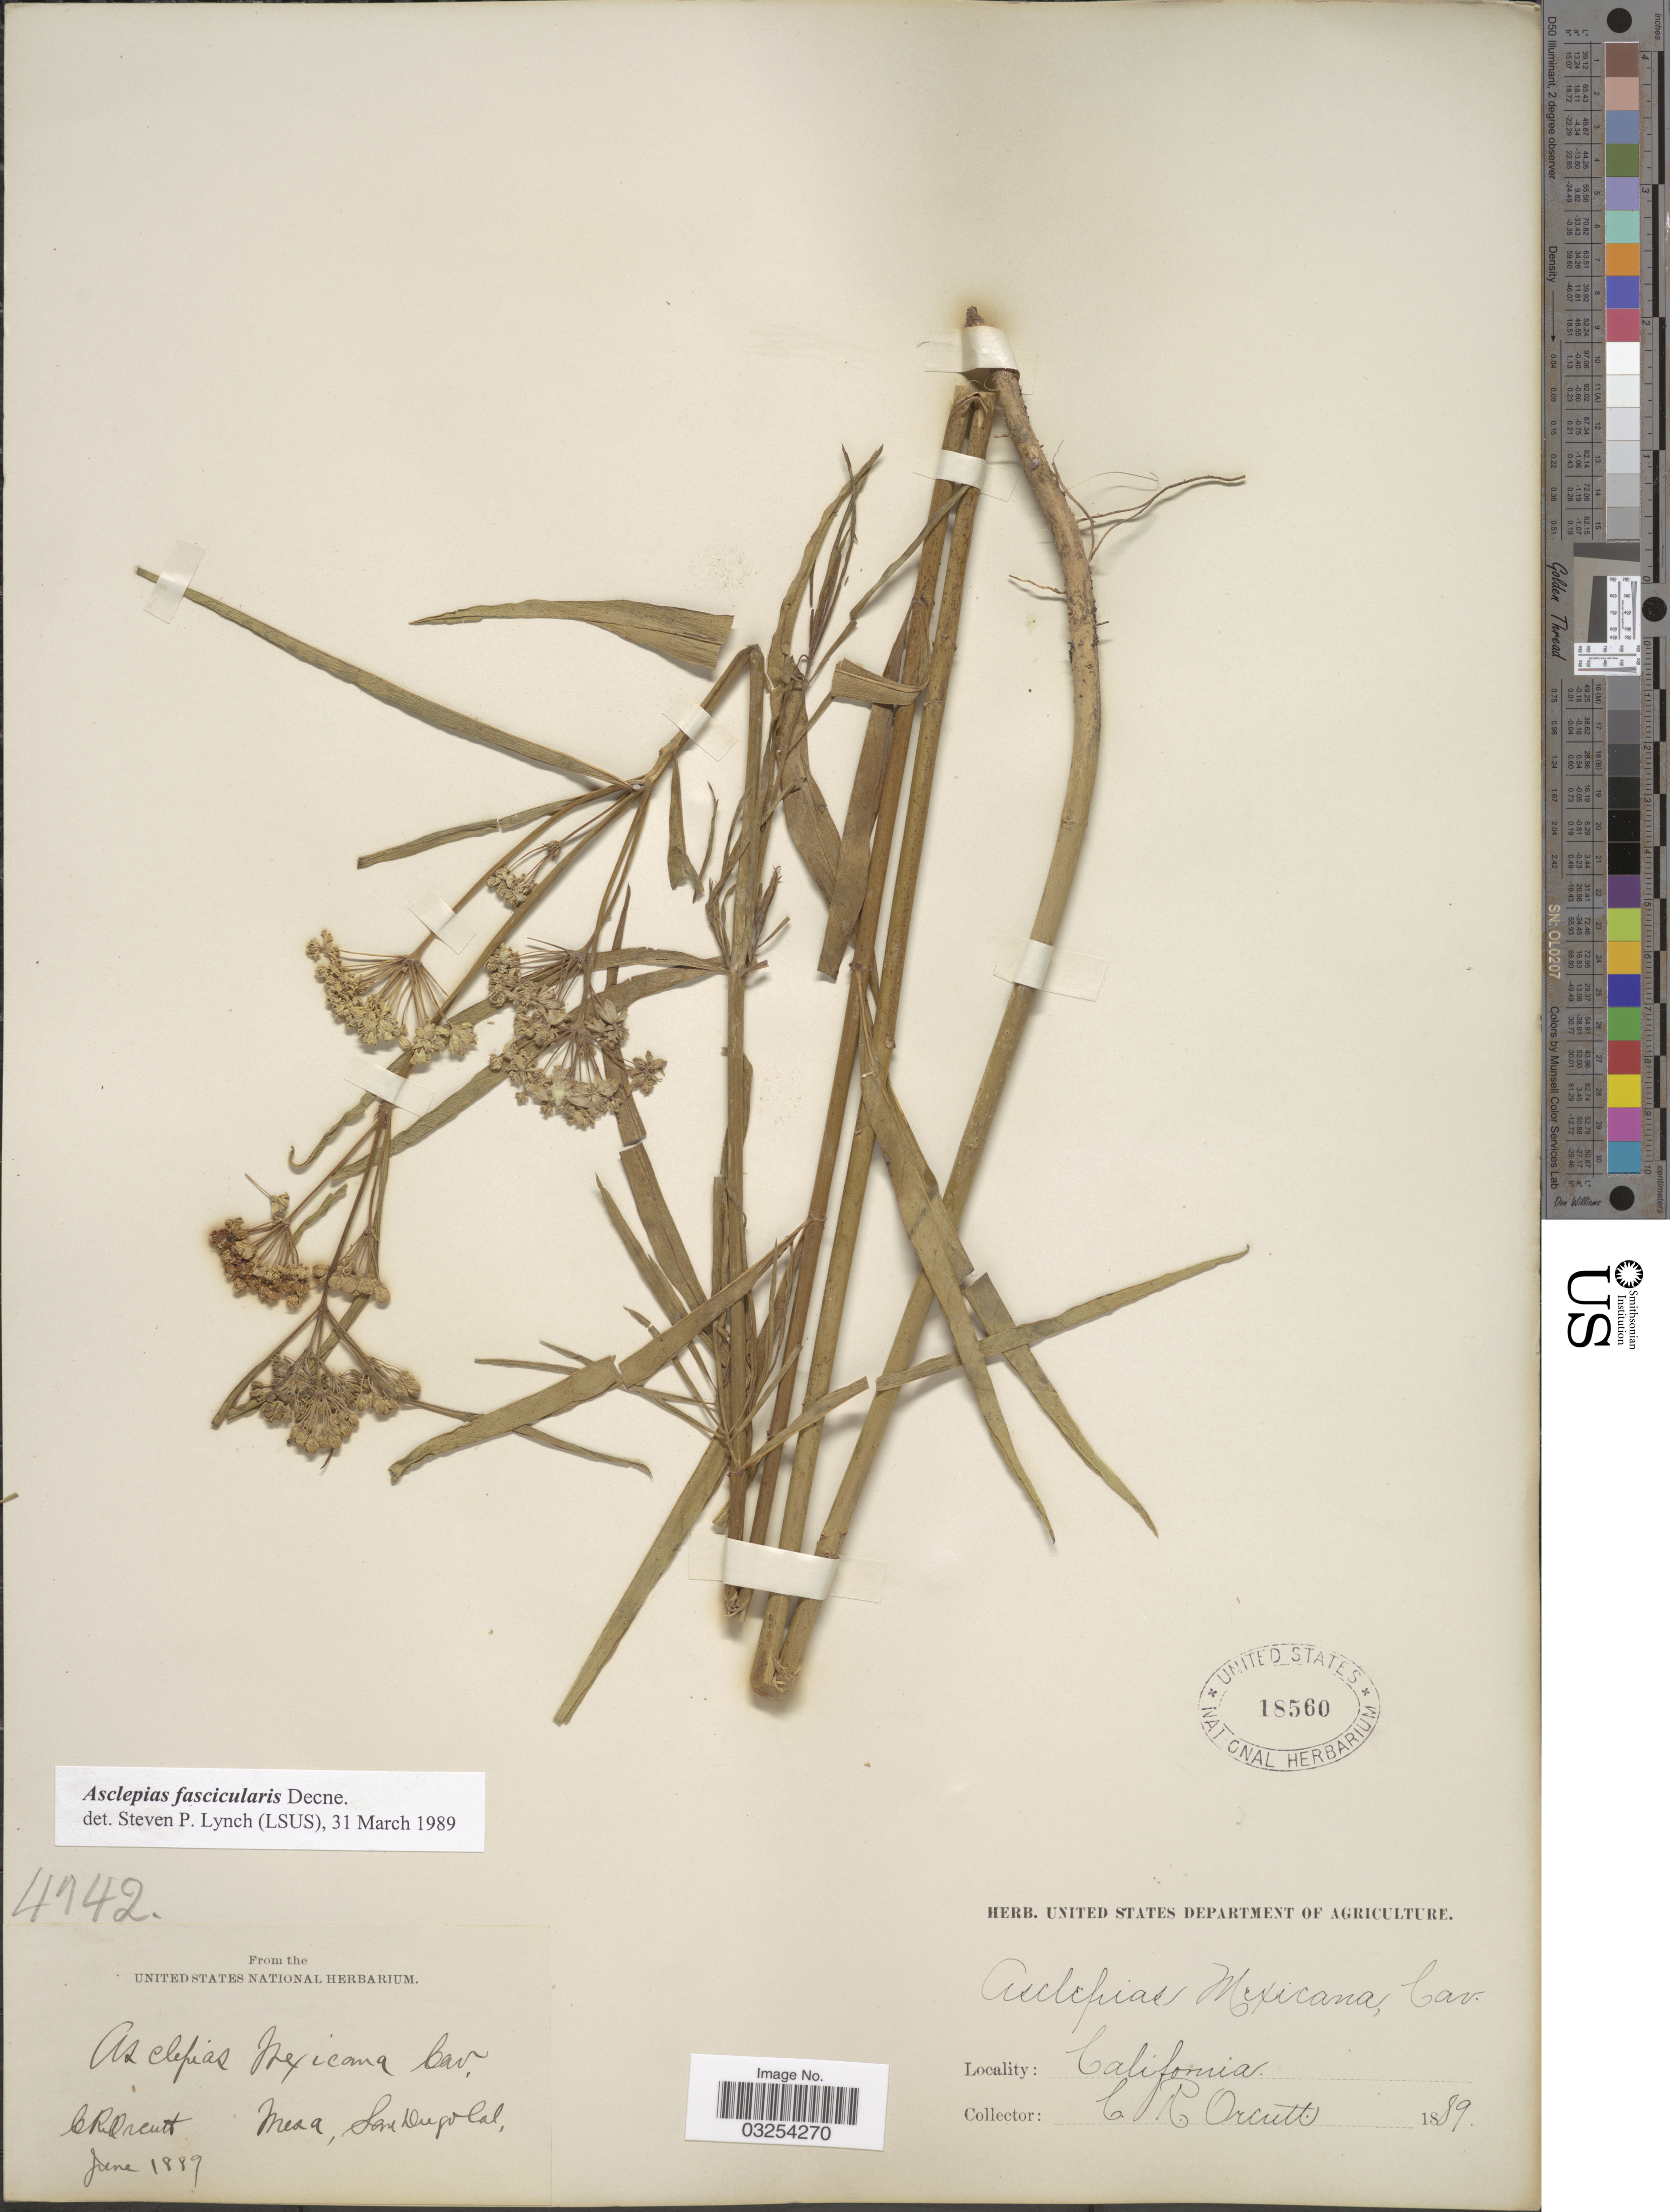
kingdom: Plantae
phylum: Tracheophyta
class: Magnoliopsida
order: Gentianales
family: Apocynaceae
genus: Asclepias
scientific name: Asclepias fascicularis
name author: Decne.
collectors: C. R. Orcutt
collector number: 4742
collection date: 1889-06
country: United States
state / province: California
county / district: San Diego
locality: Mesa, San Diego.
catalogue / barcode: US 18560